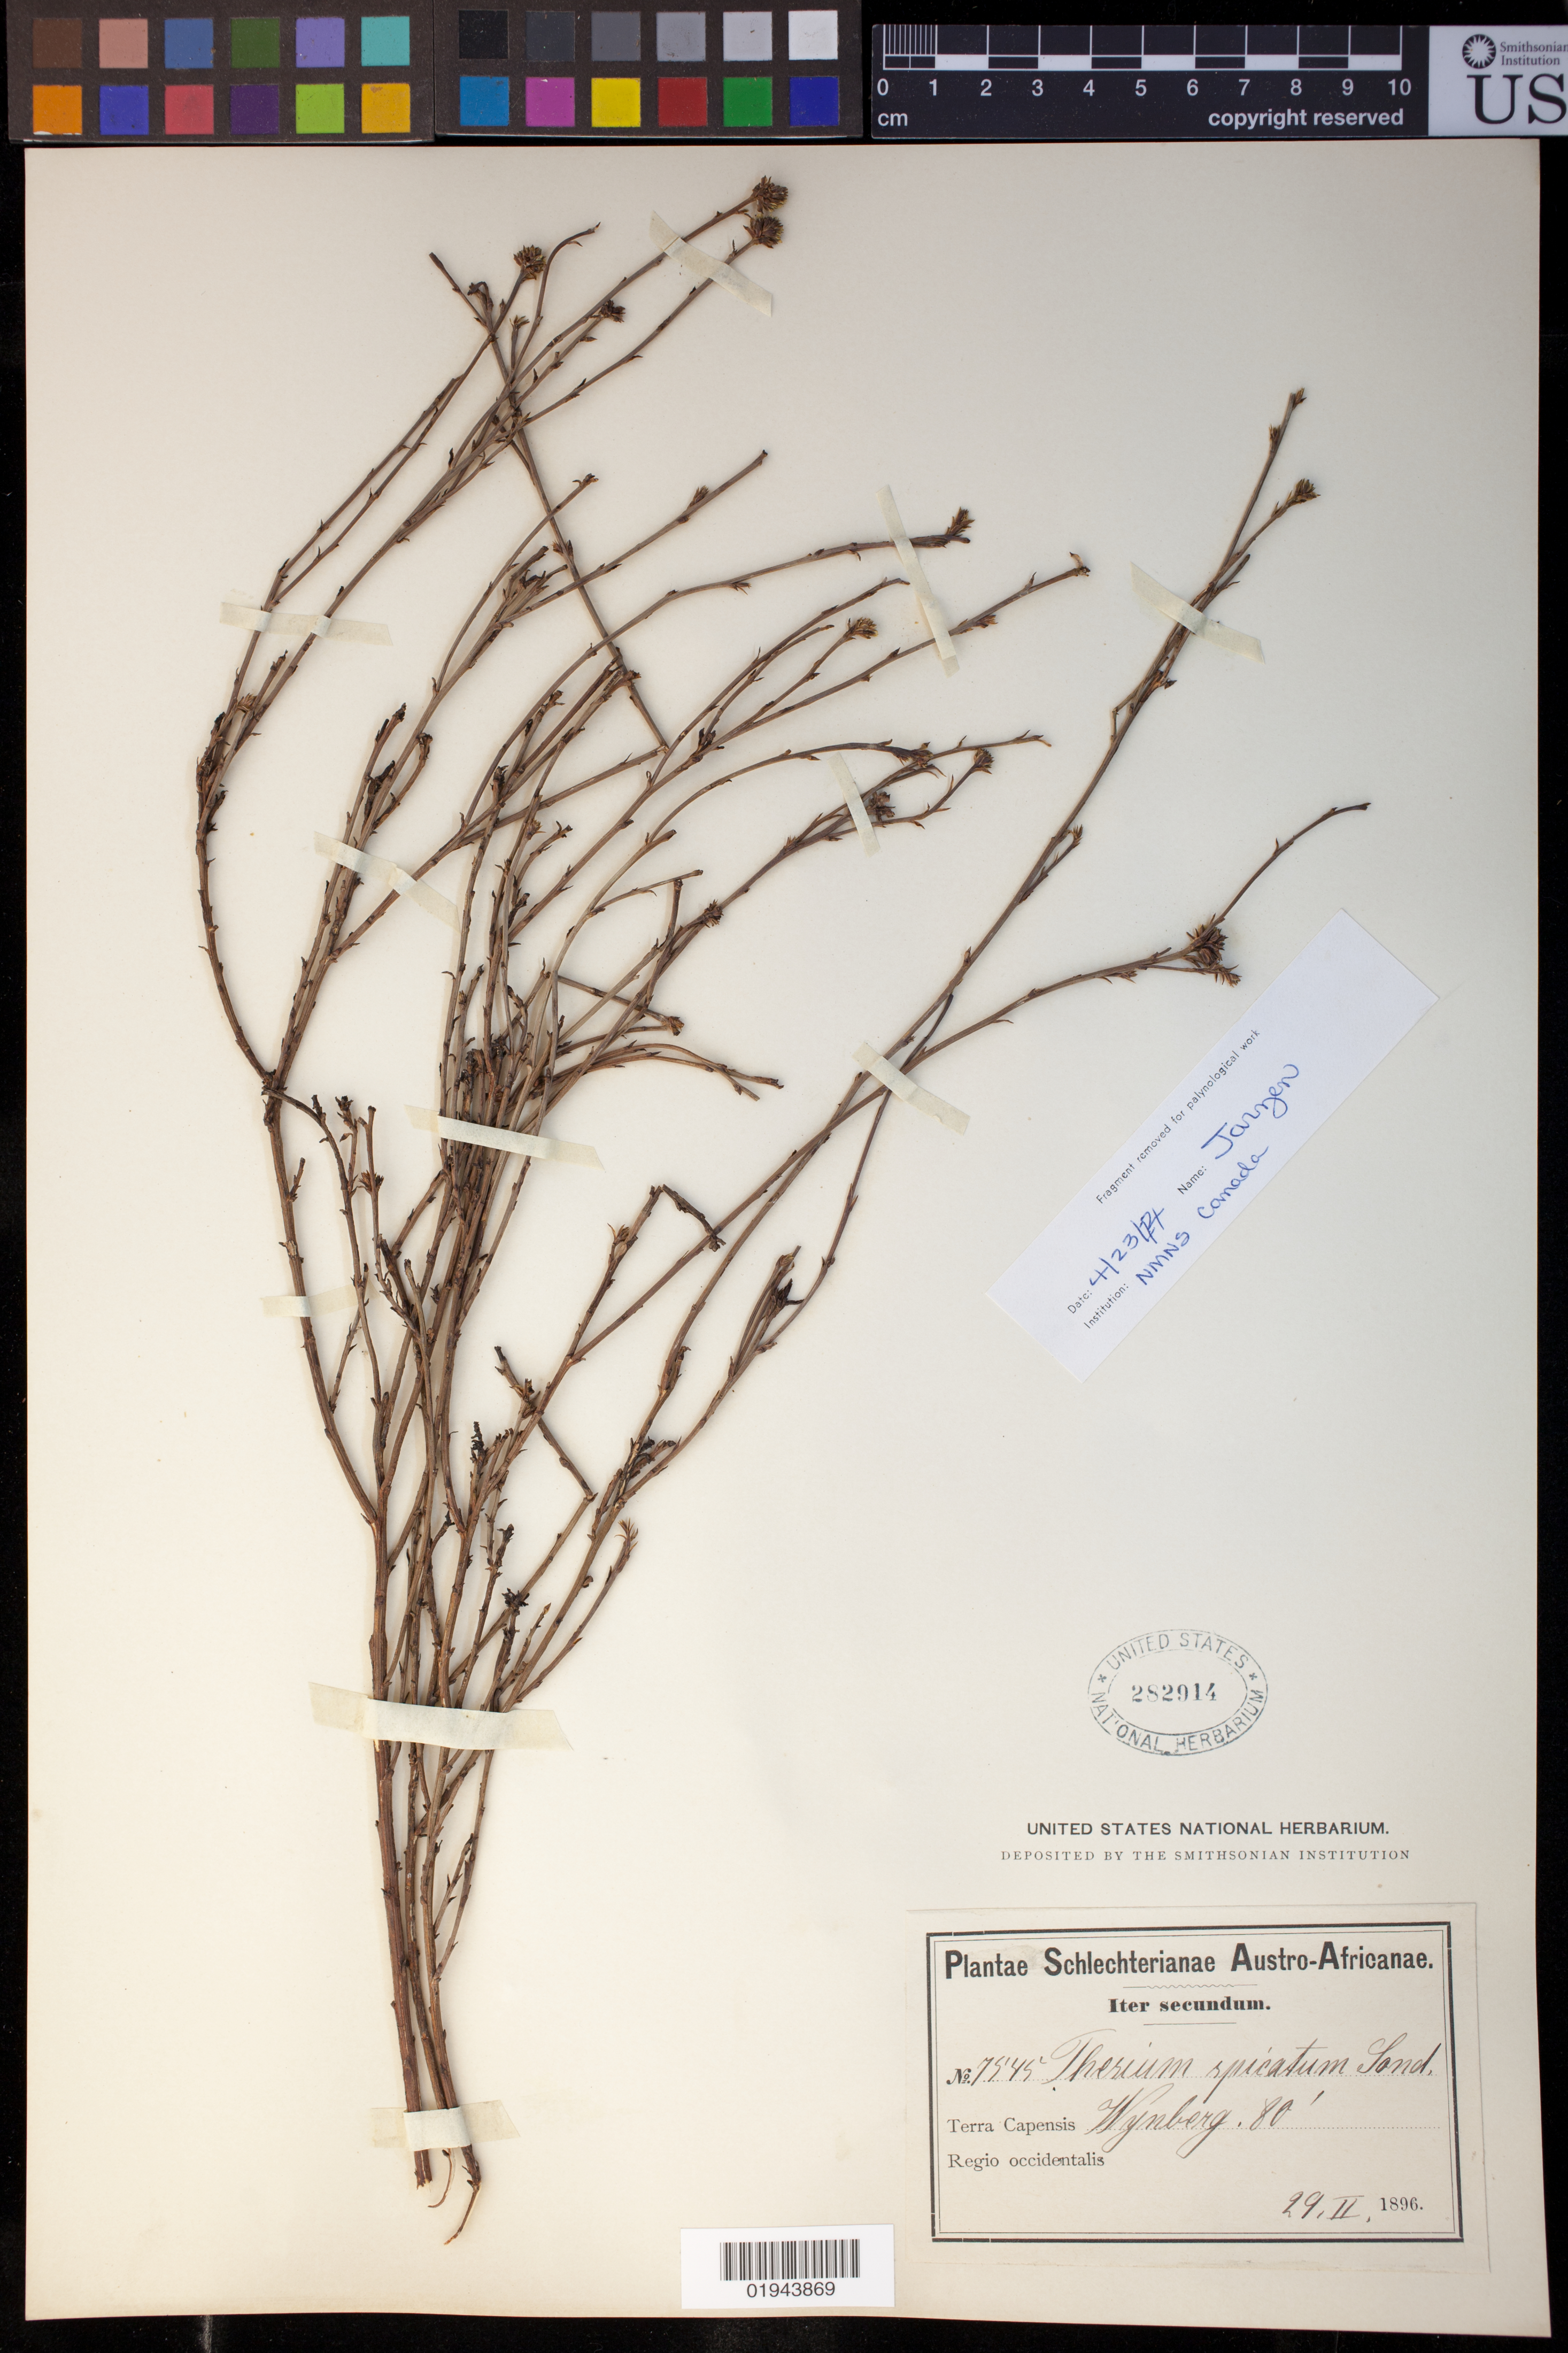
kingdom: Plantae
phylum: Tracheophyta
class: Magnoliopsida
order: Santalales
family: Thesiaceae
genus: Thesium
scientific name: Thesium spicatum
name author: L.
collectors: F. R. R. Schlechter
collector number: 7545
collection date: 1896-02-29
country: South Africa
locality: Wynberg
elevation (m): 24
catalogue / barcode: US 282914